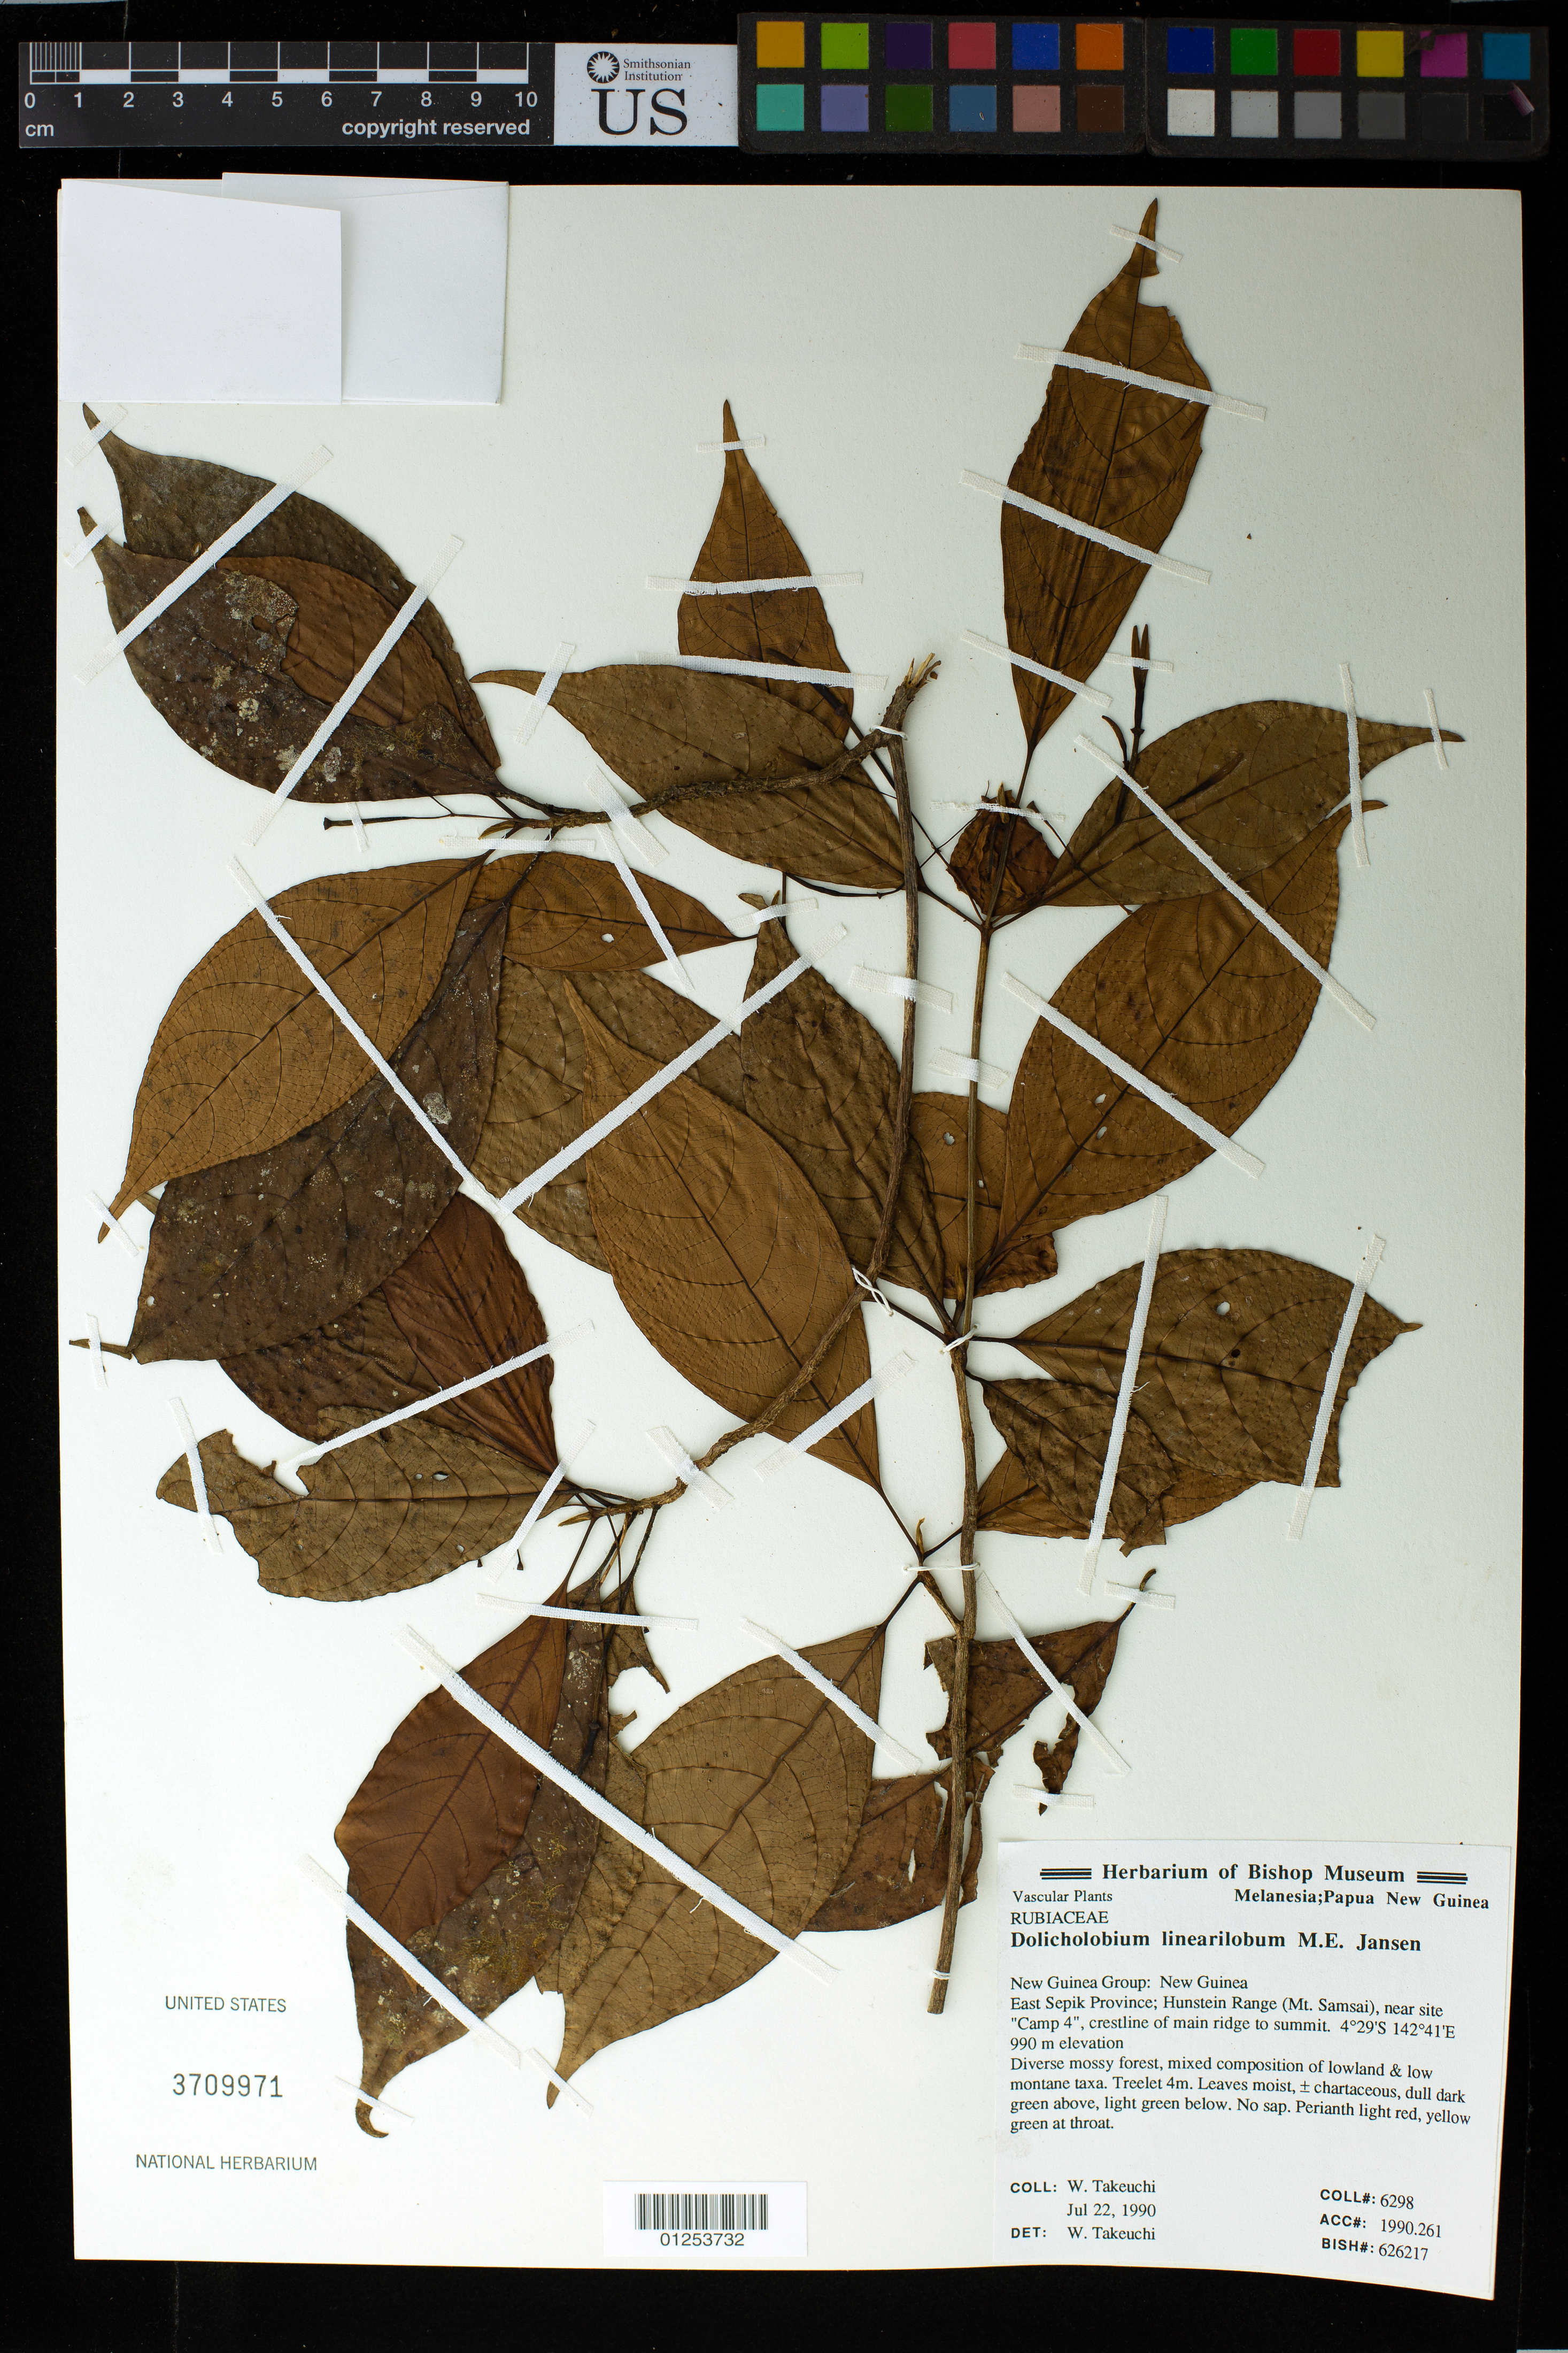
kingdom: Plantae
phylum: Tracheophyta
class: Magnoliopsida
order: Gentianales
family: Rubiaceae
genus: Dolicholobium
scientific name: Dolicholobium linearilobum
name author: M. E. Jansen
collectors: W. N. Takeuchi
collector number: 6298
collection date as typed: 22 Jul 1990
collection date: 1990-07-22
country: Papua New Guinea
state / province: East Sepik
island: New Guinea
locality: Hunstein Range (Mt. Samsai) at the site 'Camp 4,' crestline of main ridge to summit.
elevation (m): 990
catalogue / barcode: US 3709971